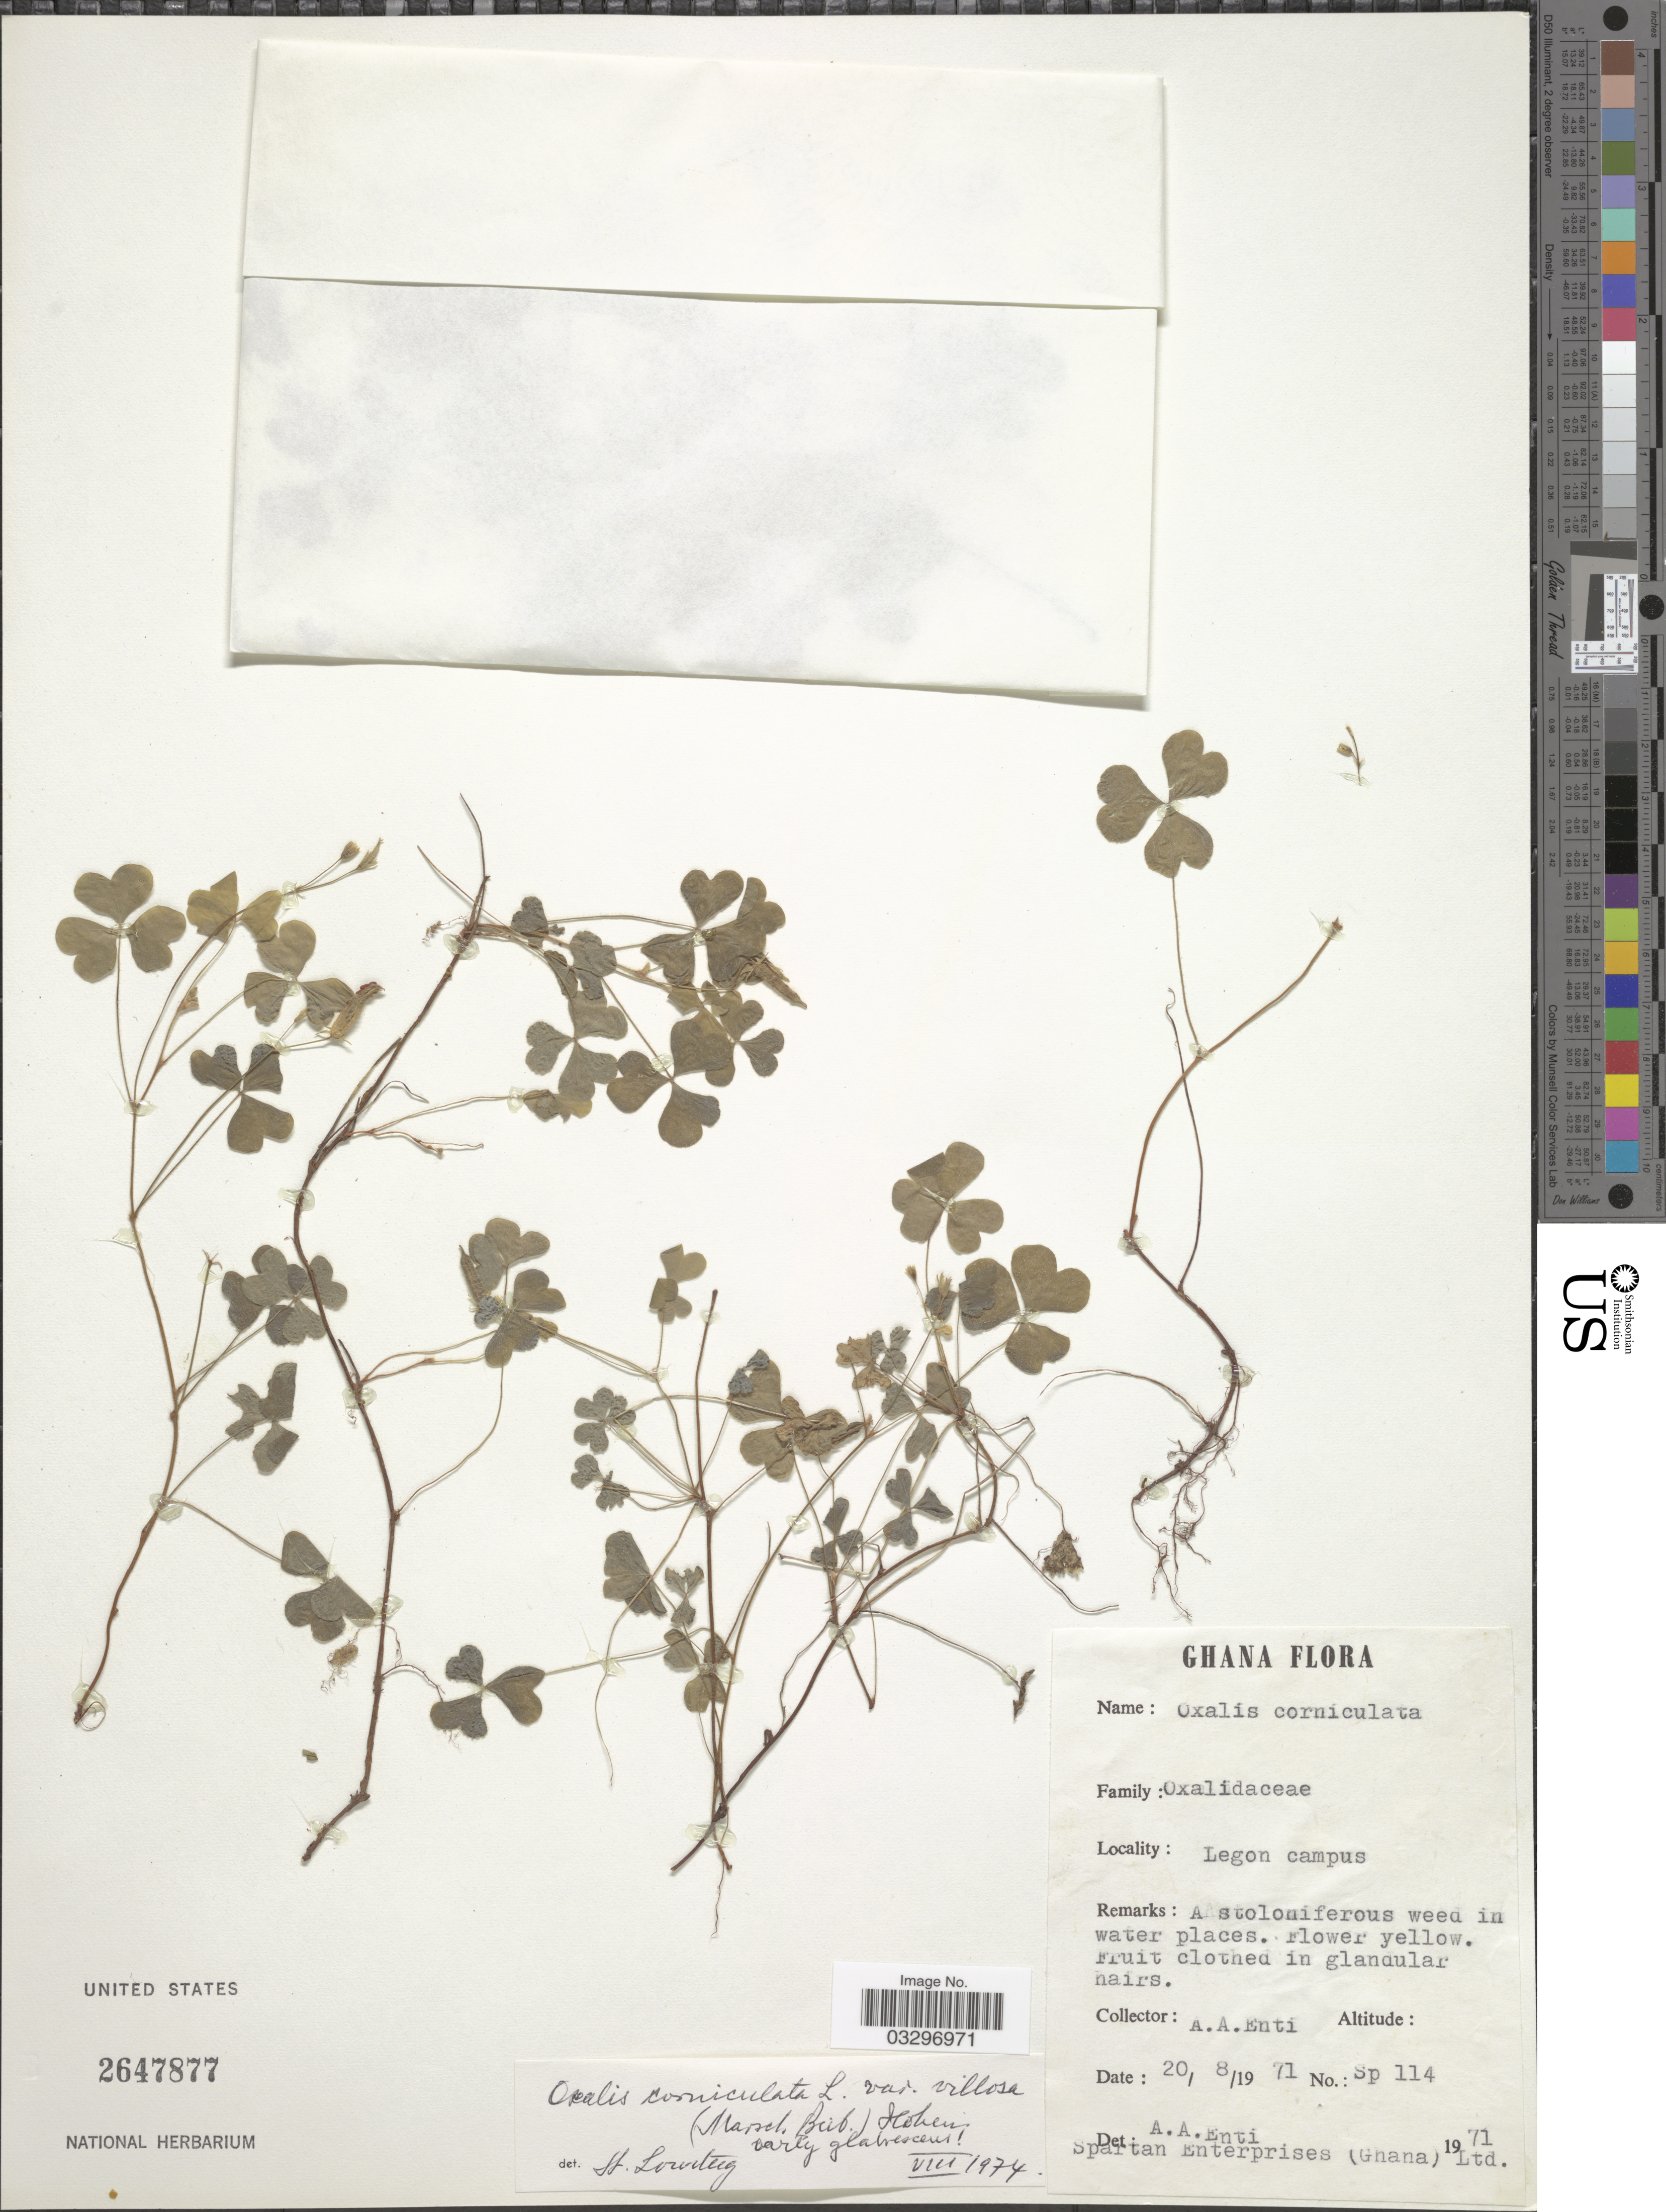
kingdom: Plantae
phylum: Tracheophyta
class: Magnoliopsida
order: Oxalidales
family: Oxalidaceae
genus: Oxalis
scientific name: Oxalis corniculata var. villosa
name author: (M. Bieb.) Hohen.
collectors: A. Enti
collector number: Sp 114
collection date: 1971-08-20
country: Ghana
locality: Legon campus.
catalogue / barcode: US 2647877